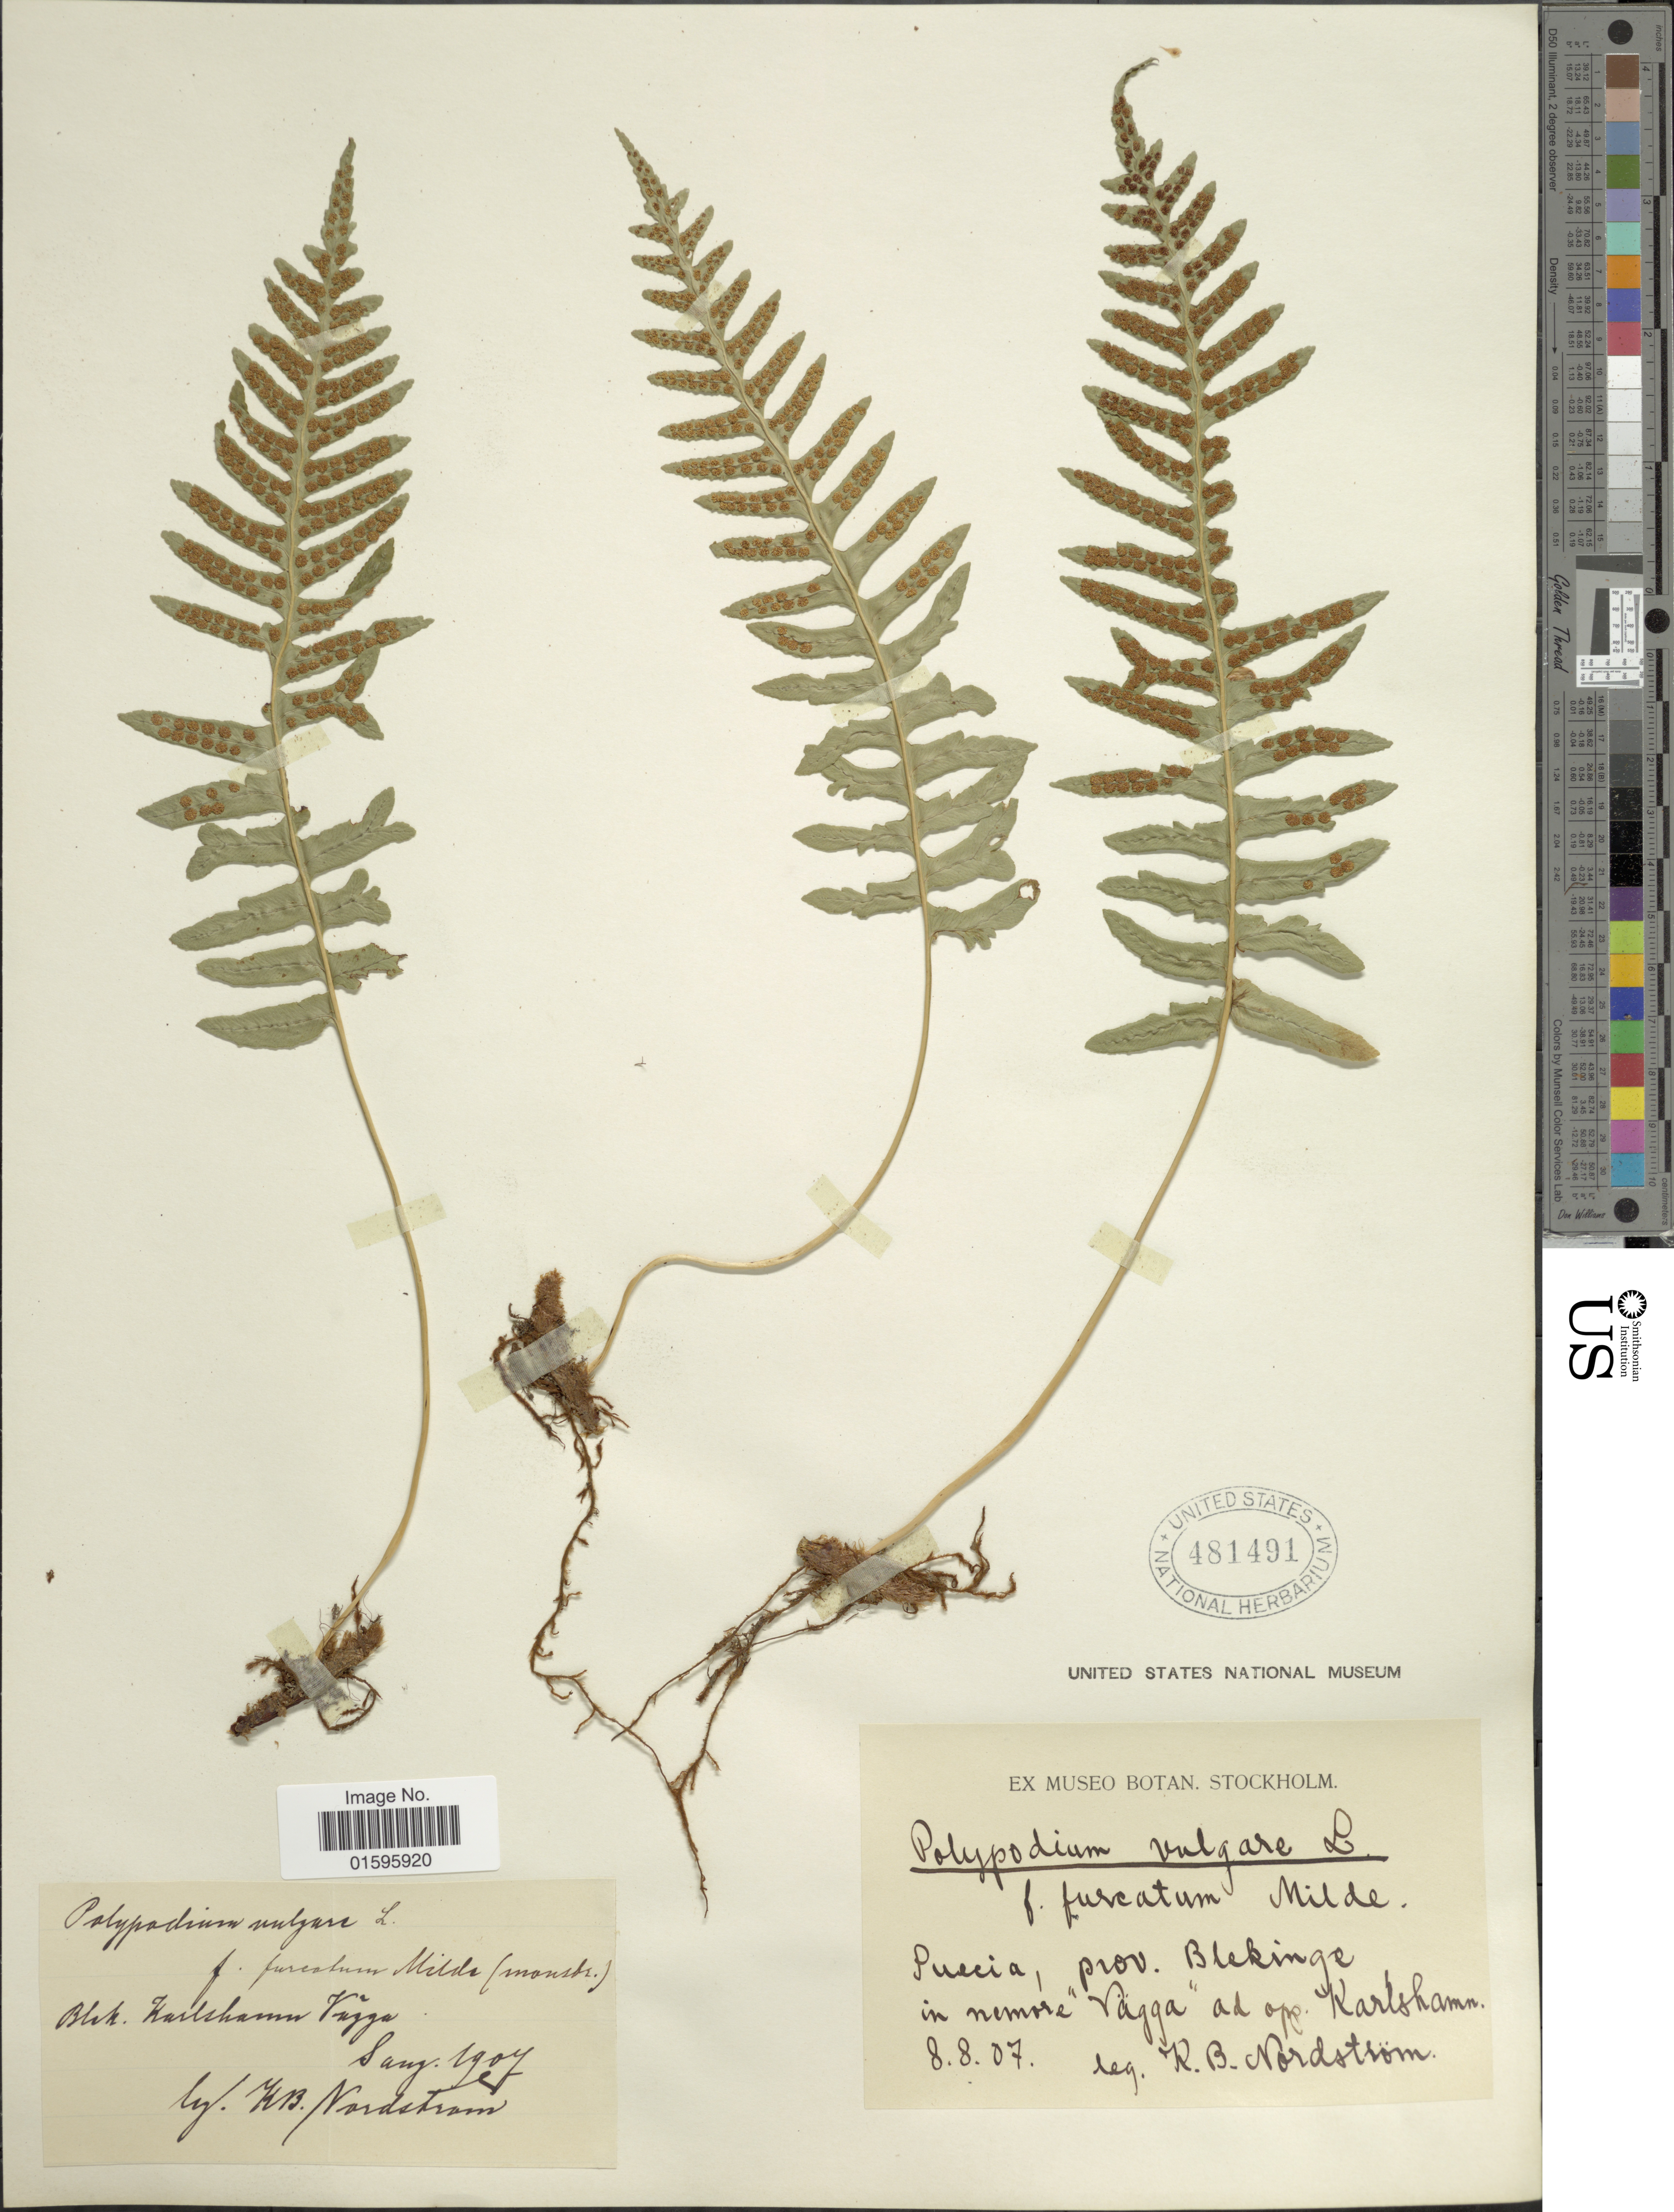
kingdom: Plantae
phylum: Tracheophyta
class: Polypodiopsida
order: Polypodiales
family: Polypodiaceae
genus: Polypodium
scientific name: Polypodium vulgare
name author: L.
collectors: K. B. Nordstrom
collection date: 1907-08-08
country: Sweden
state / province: Blekinge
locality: Vägga, Karlshamn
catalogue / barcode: US 481491